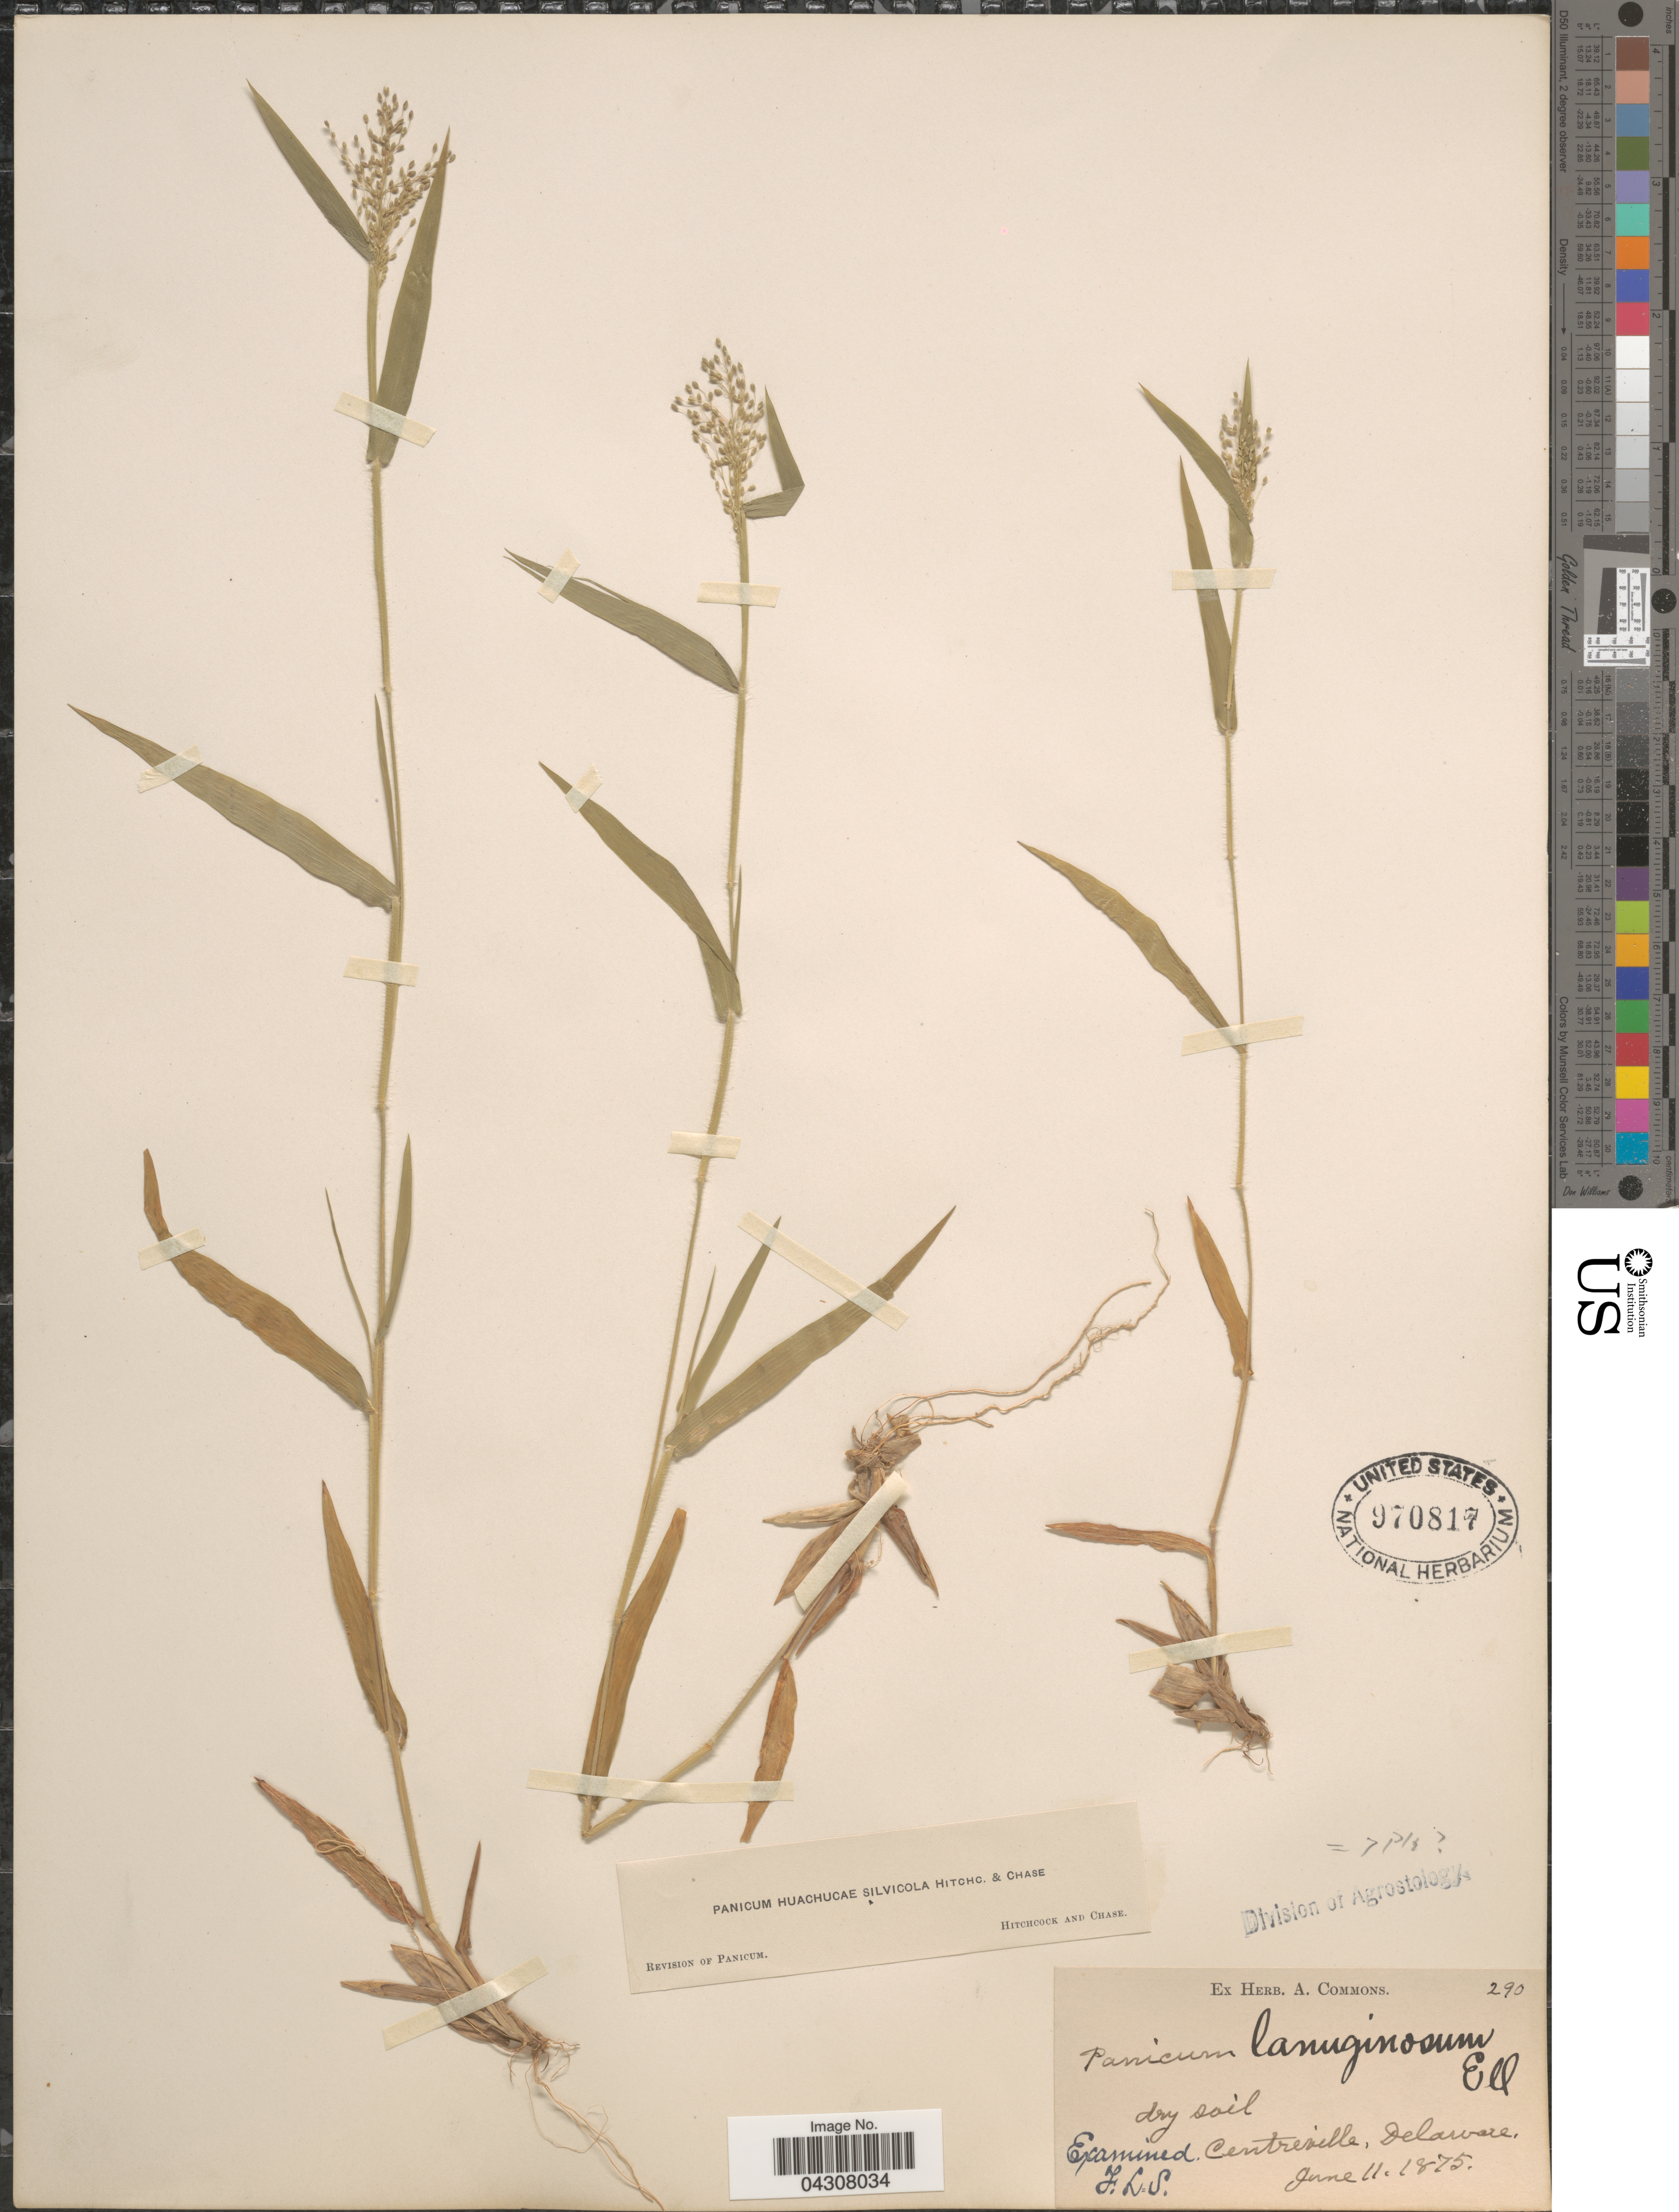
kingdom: Plantae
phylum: Tracheophyta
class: Liliopsida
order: Poales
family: Poaceae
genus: Dichanthelium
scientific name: Dichanthelium acuminatum var. acuminatum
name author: (Sw.) Gould & C.A. Clark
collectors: F. S.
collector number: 290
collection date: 1875-06-11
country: United States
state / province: Delaware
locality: Dry soil. Centreville.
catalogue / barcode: US 970817